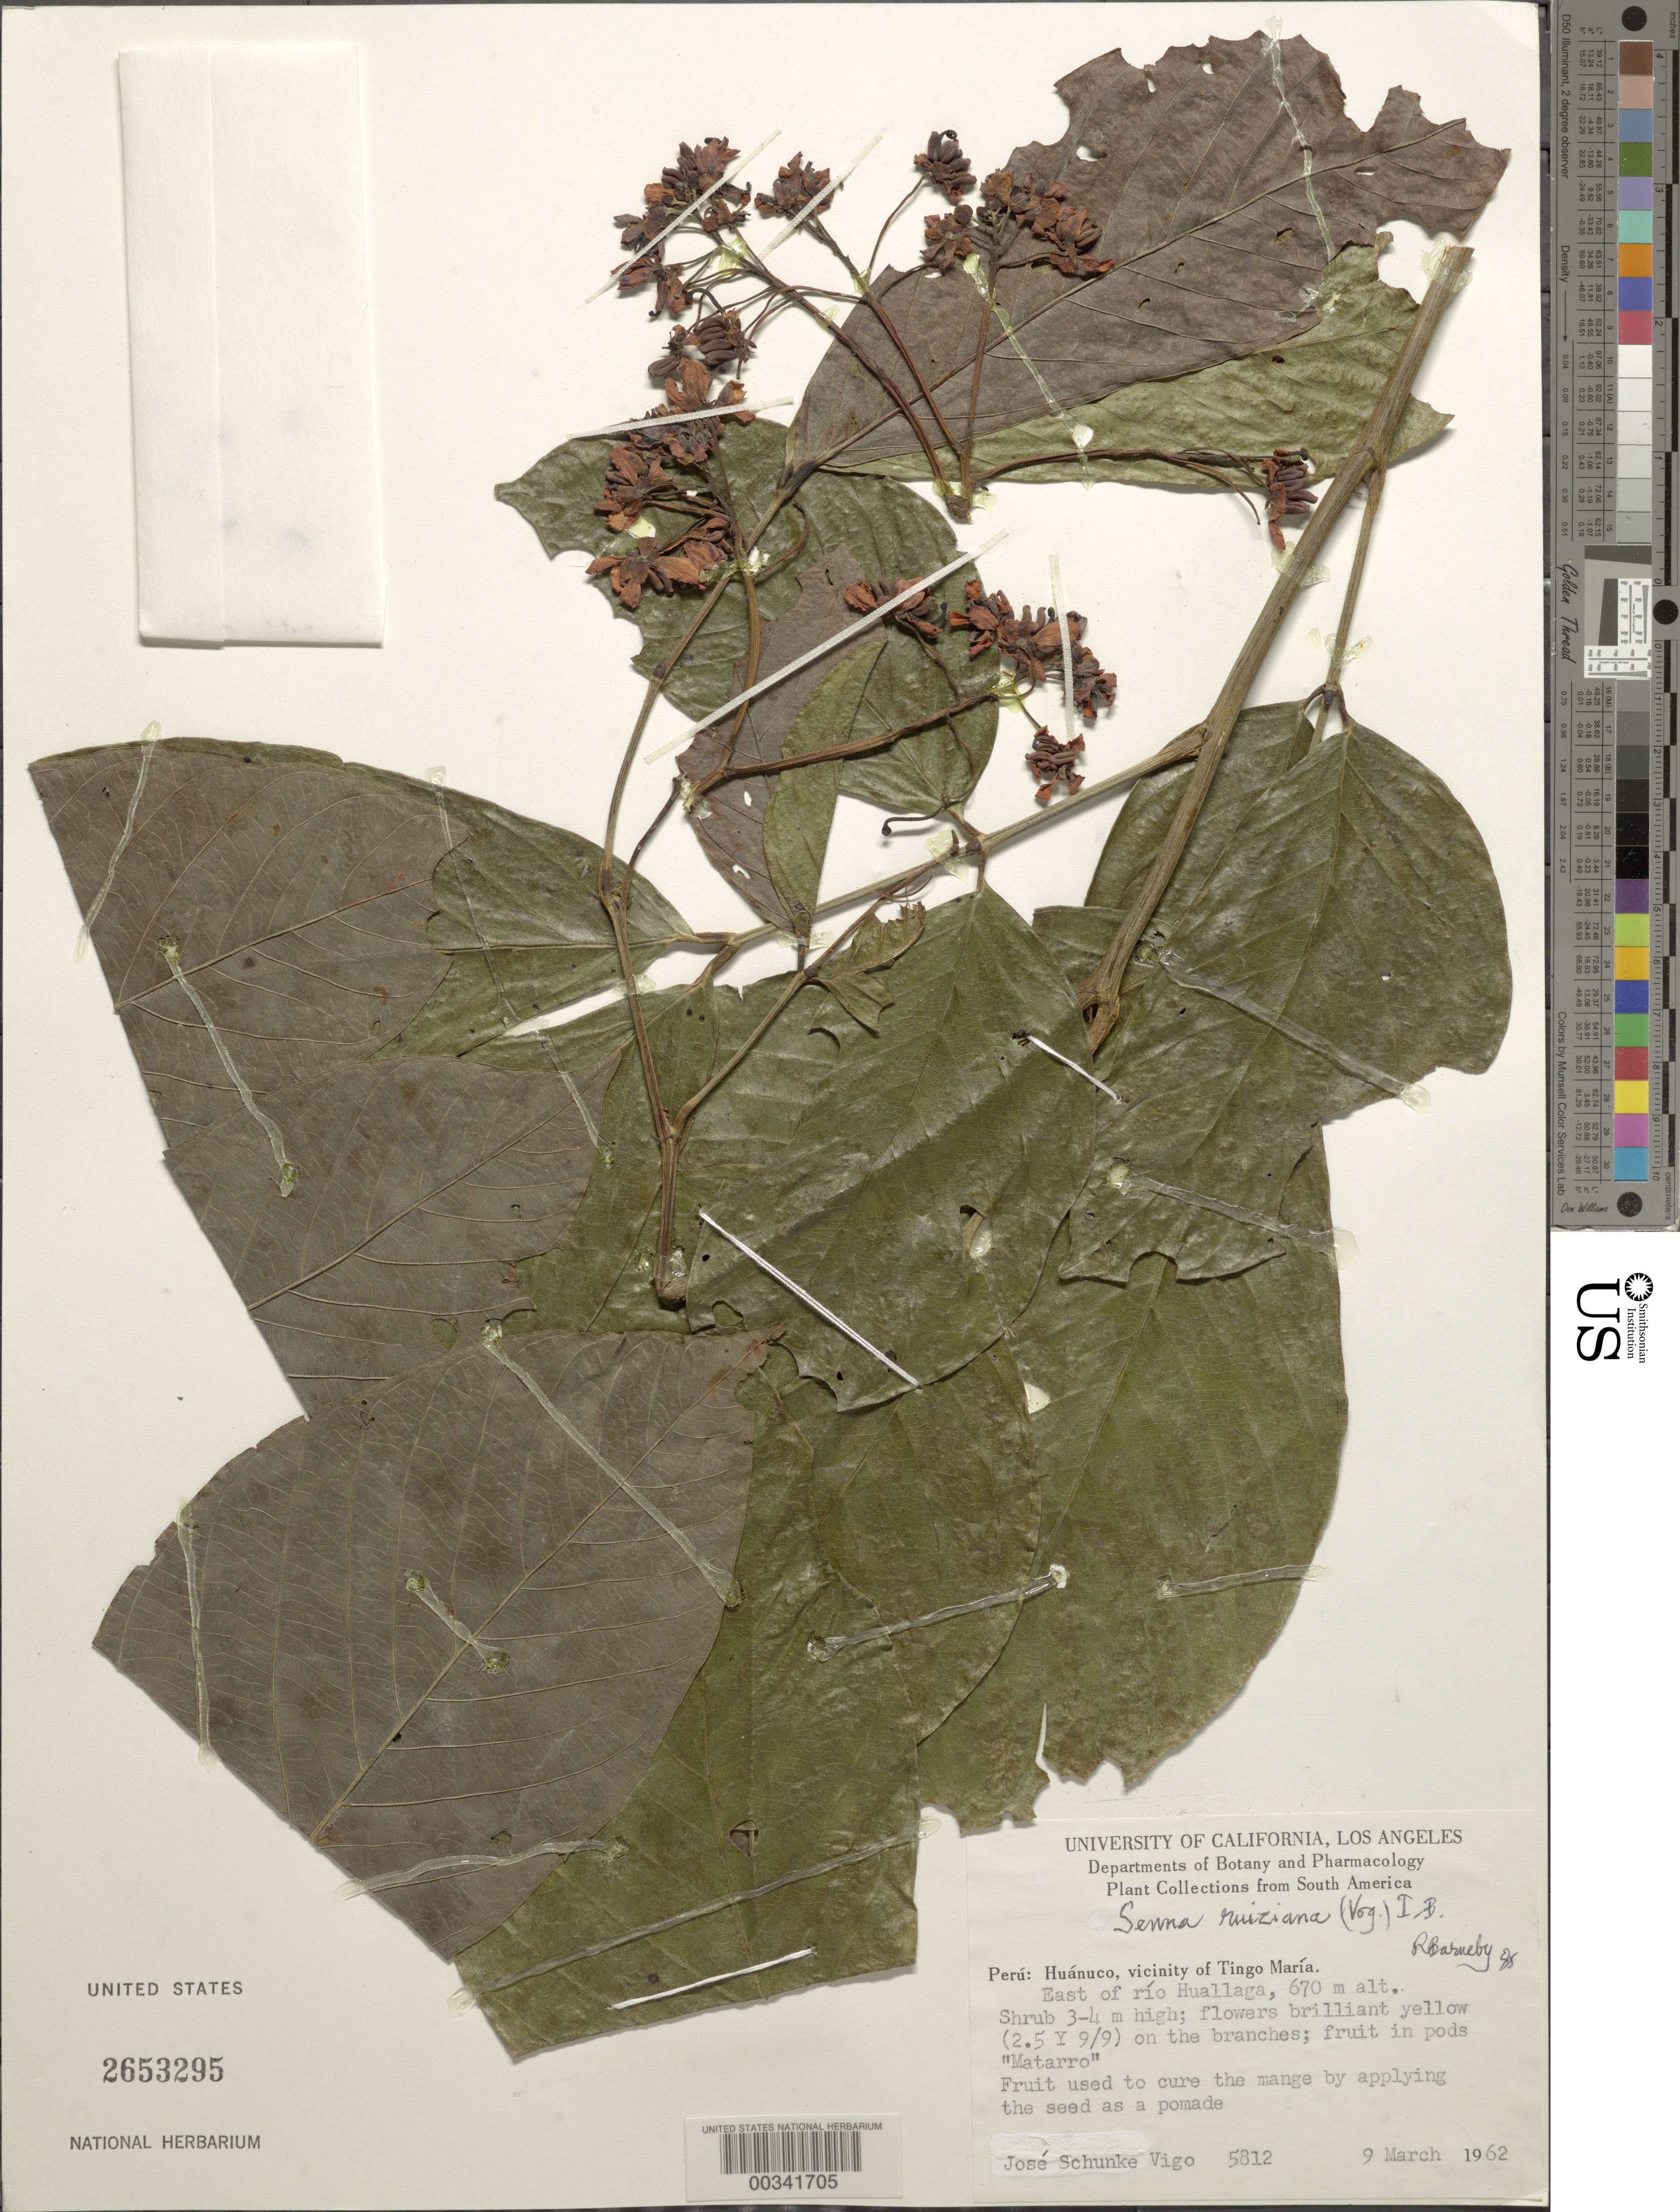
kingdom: Plantae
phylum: Tracheophyta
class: Magnoliopsida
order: Fabales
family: Fabaceae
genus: Senna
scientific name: Senna ruiziana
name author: (G. Don) H.S. Irwin & Barneby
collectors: J. Schunke Vigo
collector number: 5812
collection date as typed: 09 Mar 1962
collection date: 1962-03-09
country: Peru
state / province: Huánuco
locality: E of Río Huallaga, vicinity of Tingo María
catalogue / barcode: US 2653295